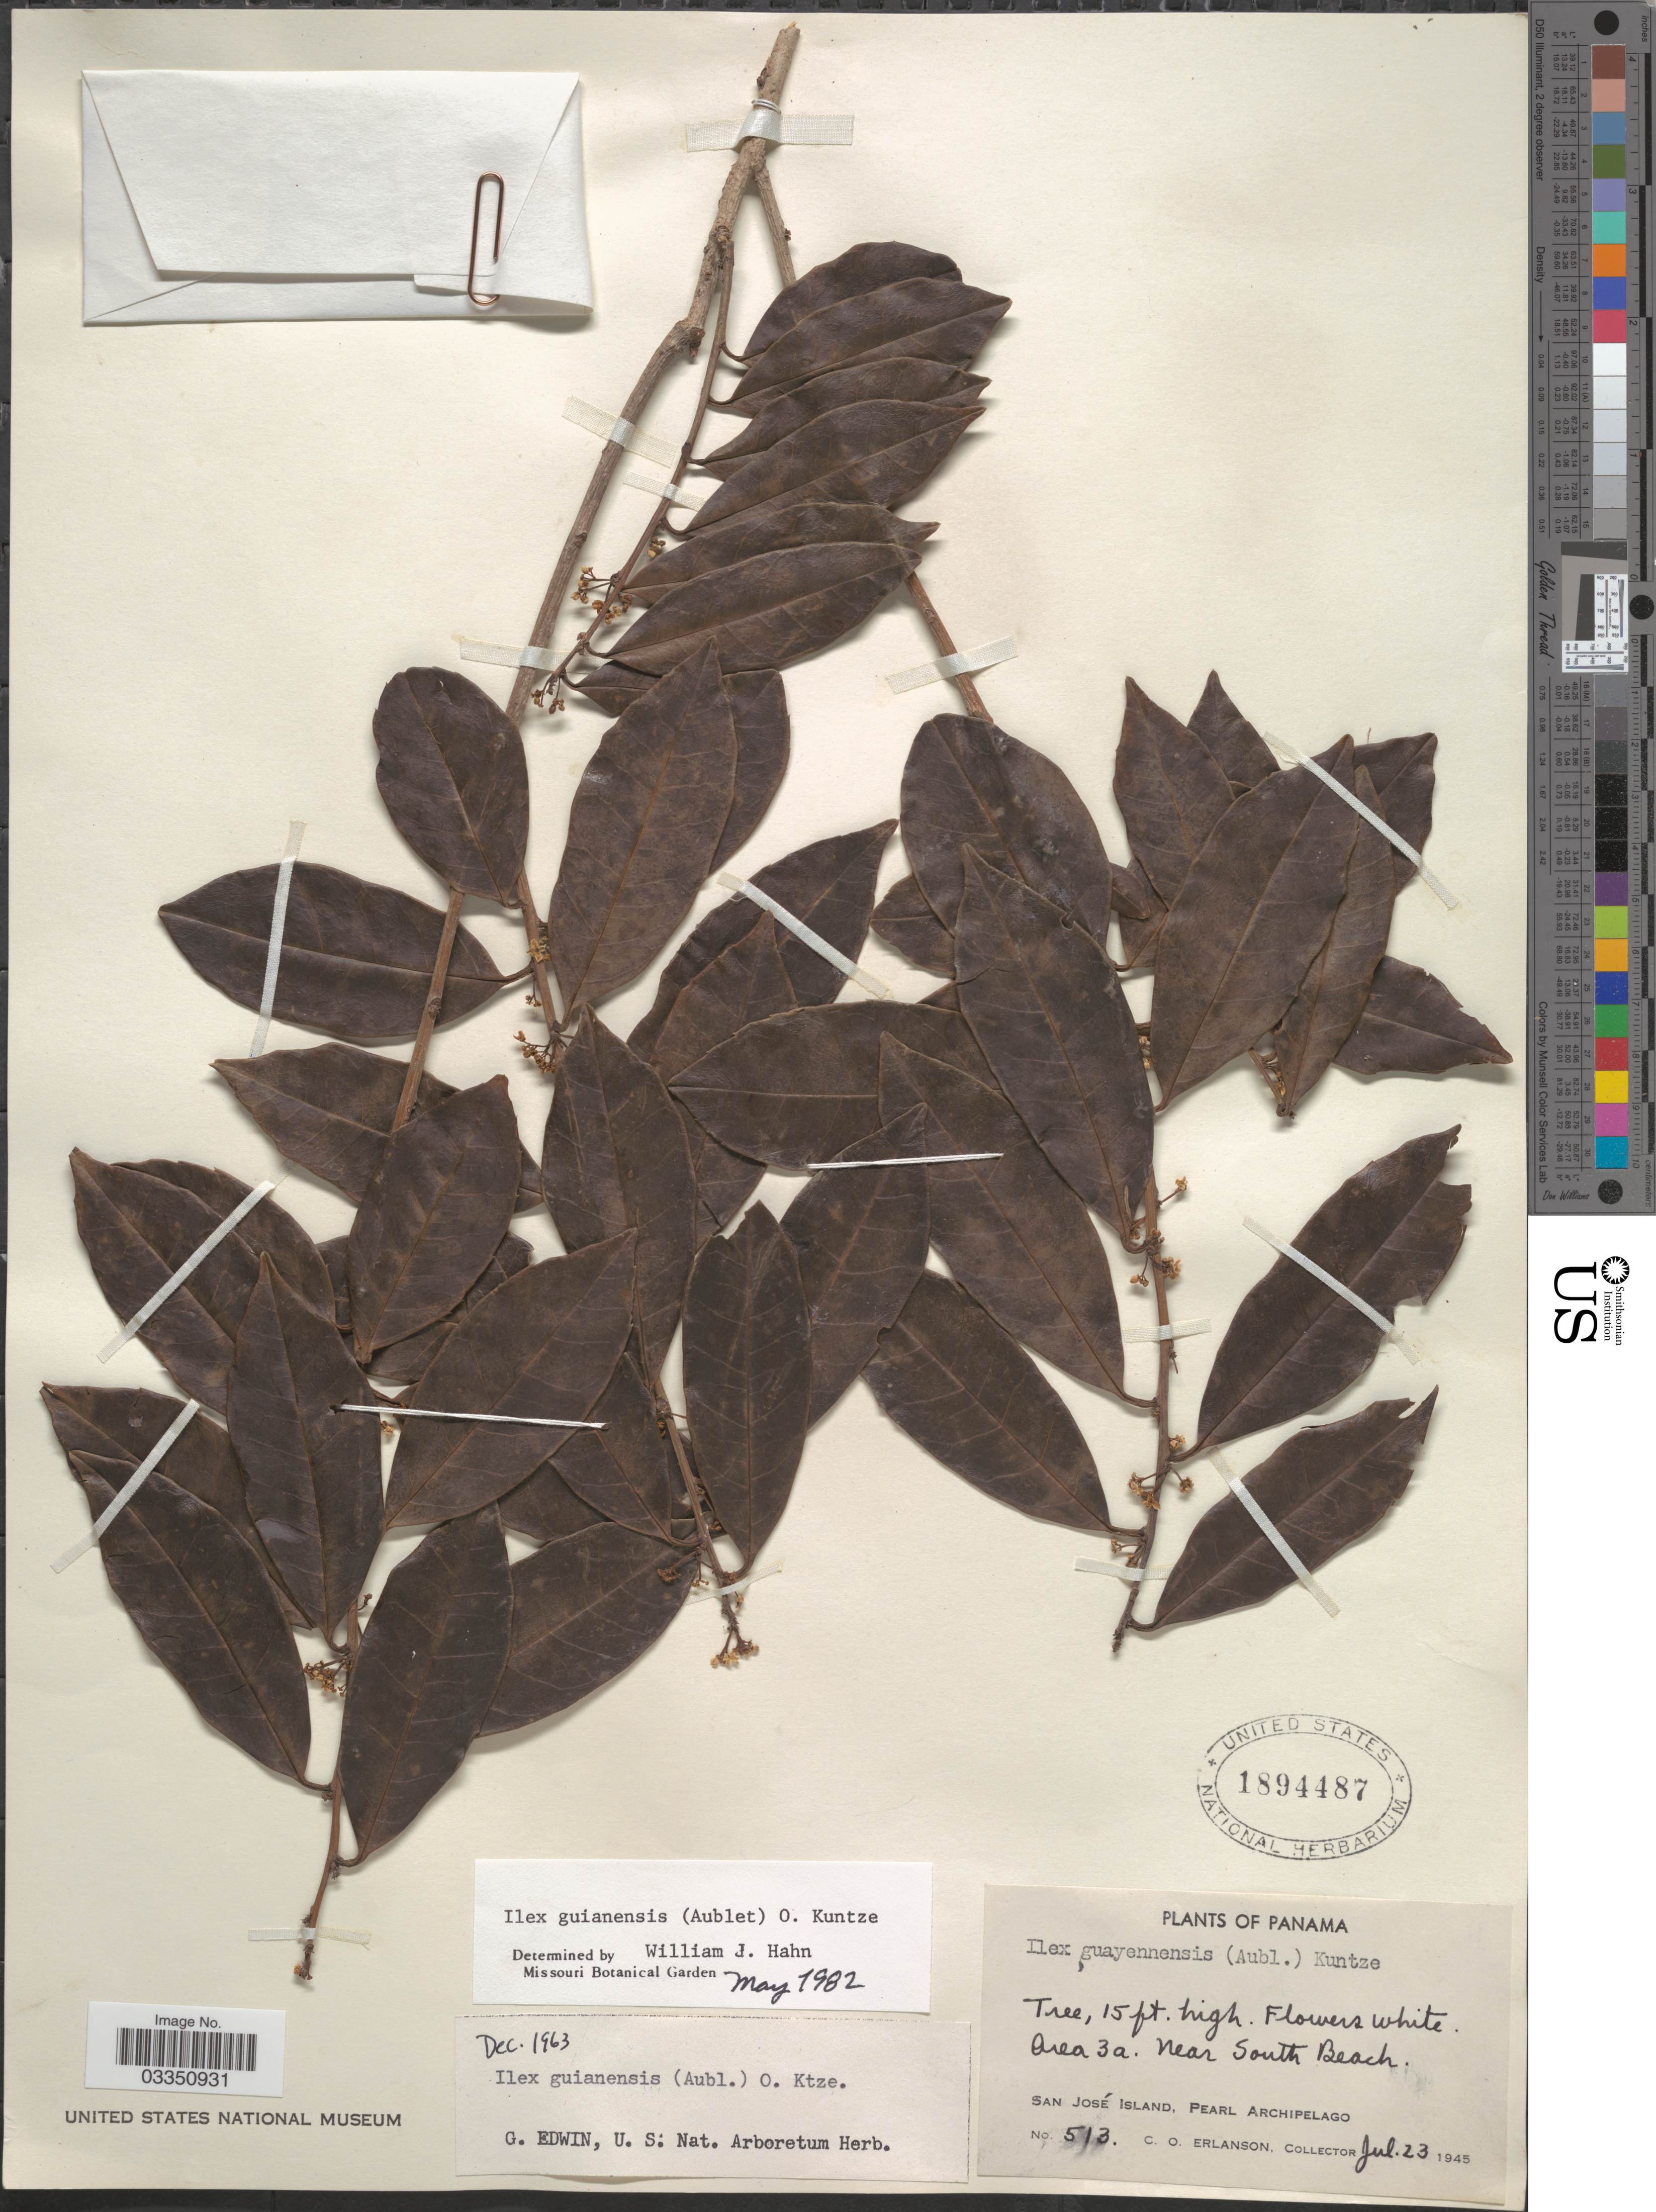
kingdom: Plantae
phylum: Tracheophyta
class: Magnoliopsida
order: Aquifoliales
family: Aquifoliaceae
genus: Ilex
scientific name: Ilex guianensis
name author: (Aubl.) Kuntze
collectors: C. O. Erlanson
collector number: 513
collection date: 1945-07-23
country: Panama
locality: Area 3a. Near South Beach, San José Island, Pearl Archipelago.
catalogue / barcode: US 1894487